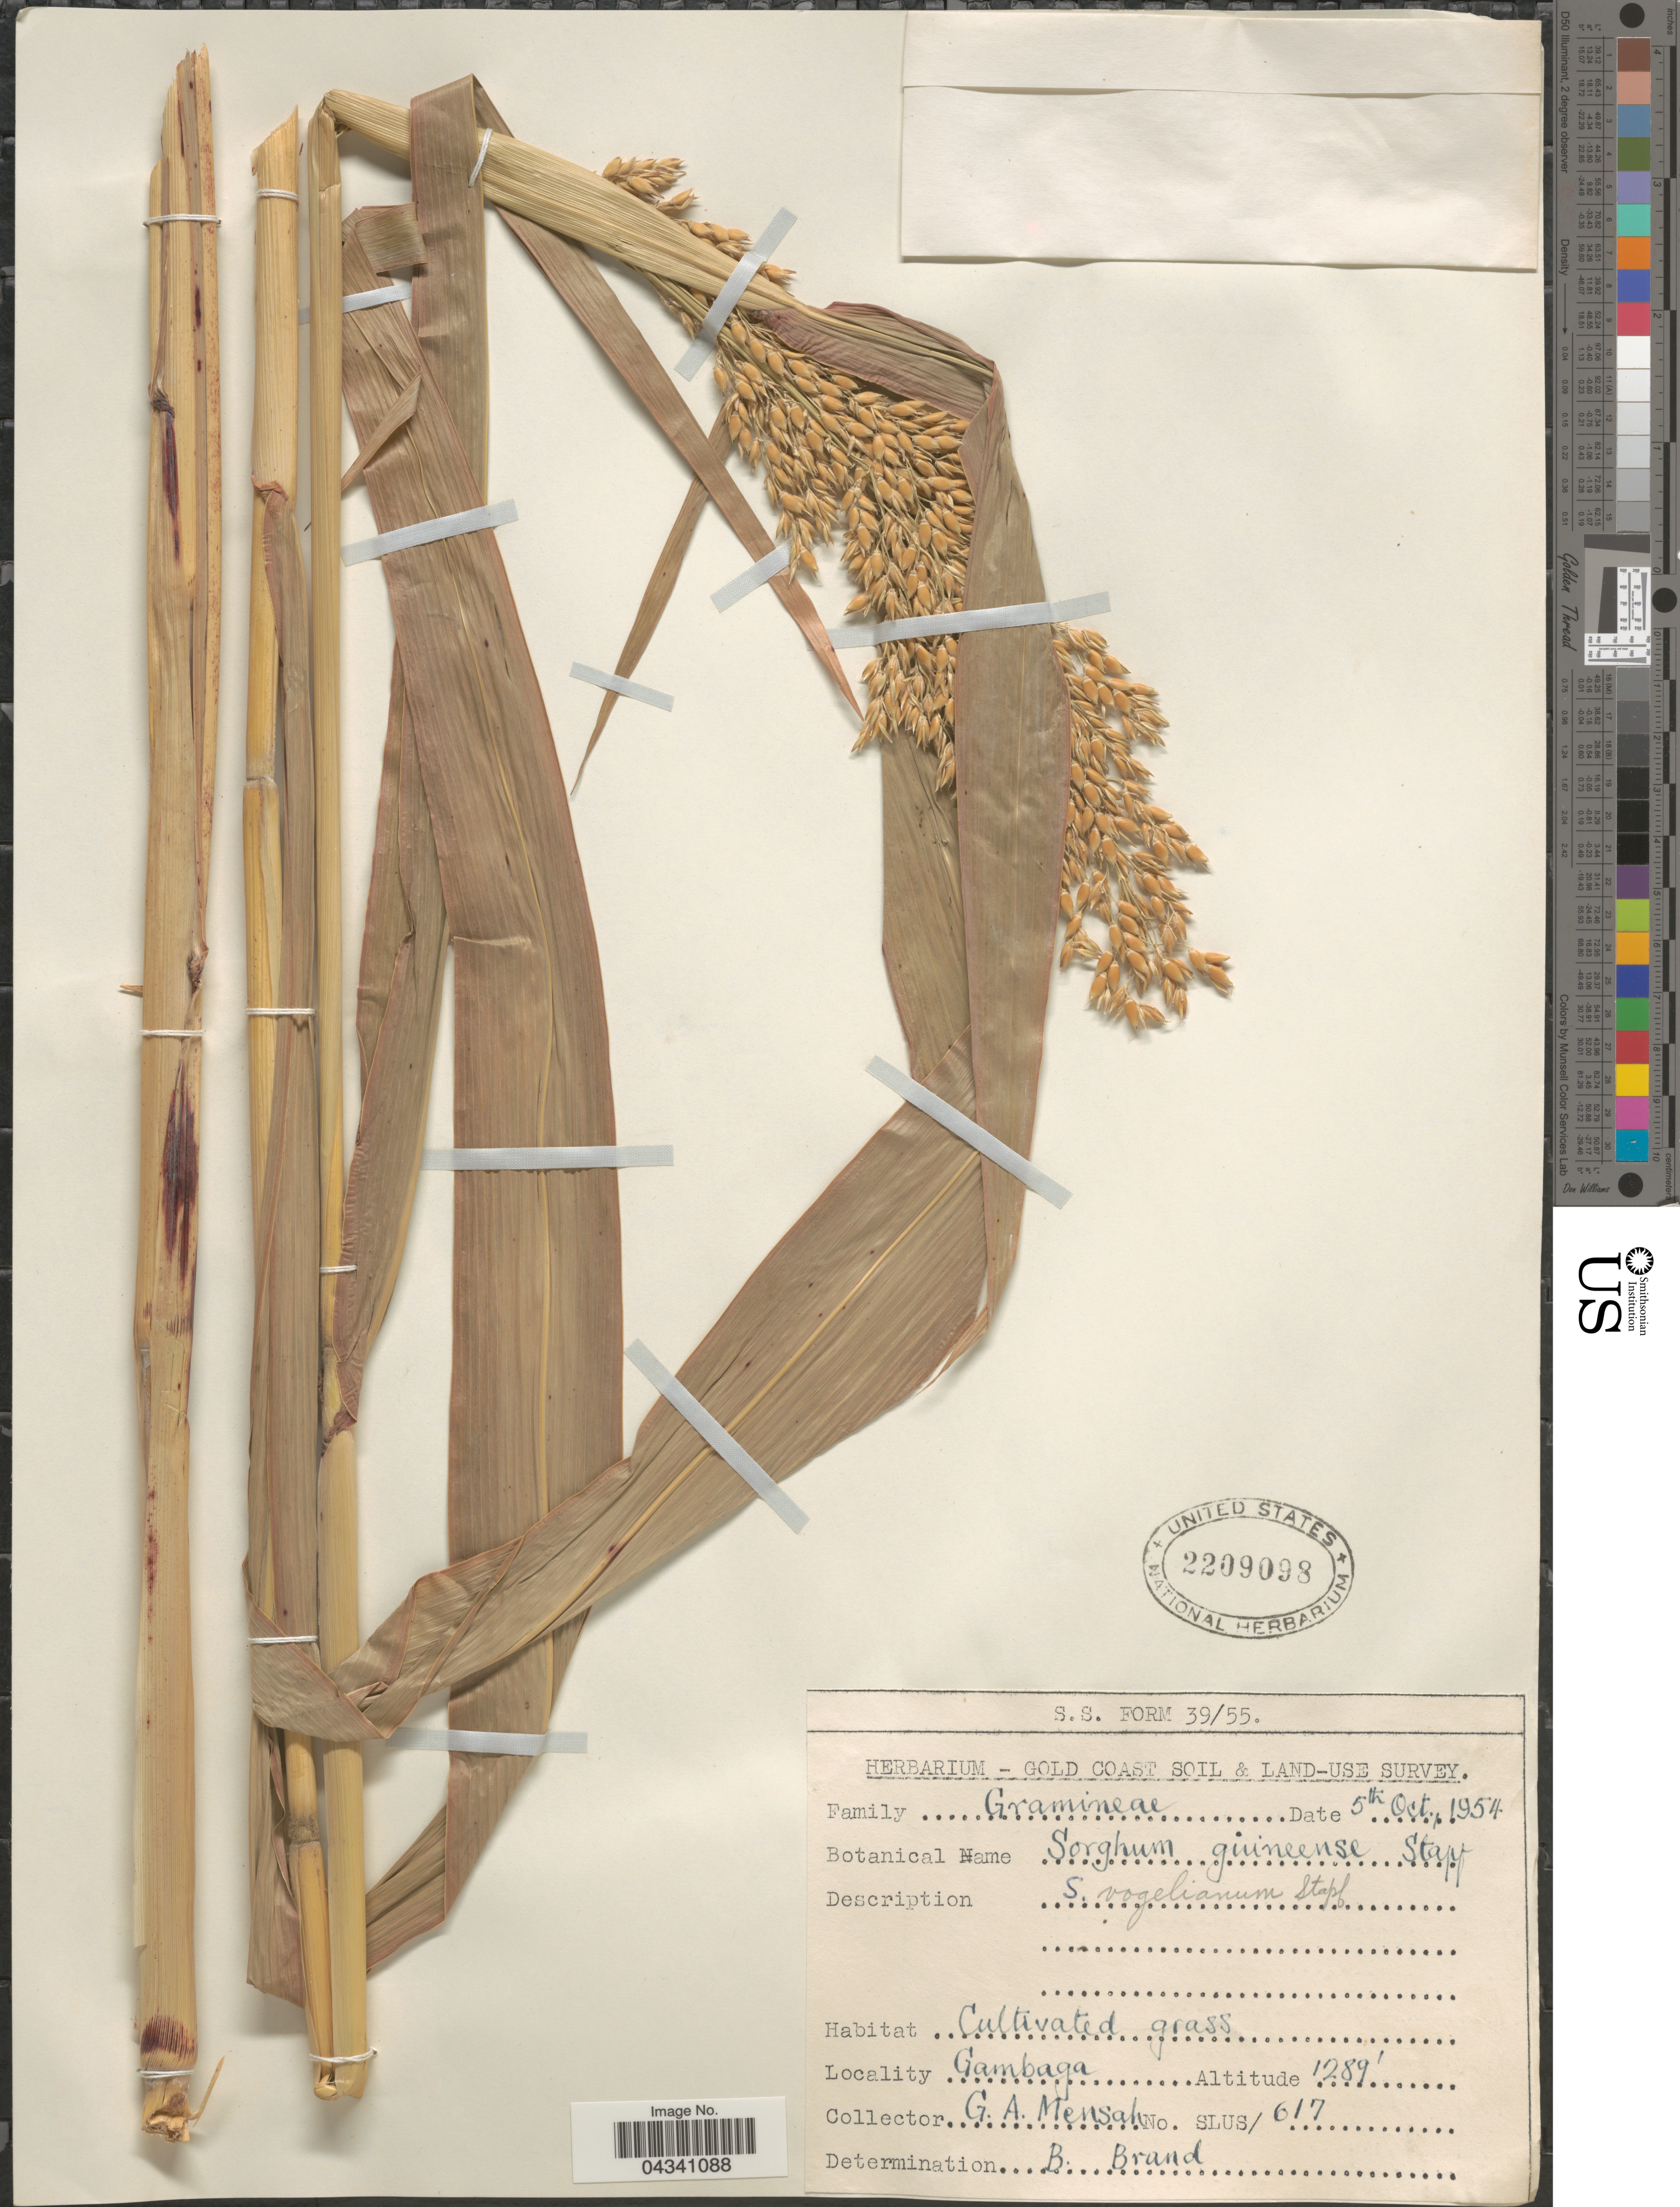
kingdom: Plantae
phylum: Tracheophyta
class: Liliopsida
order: Poales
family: Poaceae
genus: Sorghum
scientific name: Sorghum arundinaceum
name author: (Desv.) Stapf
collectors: G. Mensah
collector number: SLUS/617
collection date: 1954-10-05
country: Ghana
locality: Gold Coast Soil & Land-Use Survey. Gambaga.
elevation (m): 393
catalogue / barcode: US 2209098